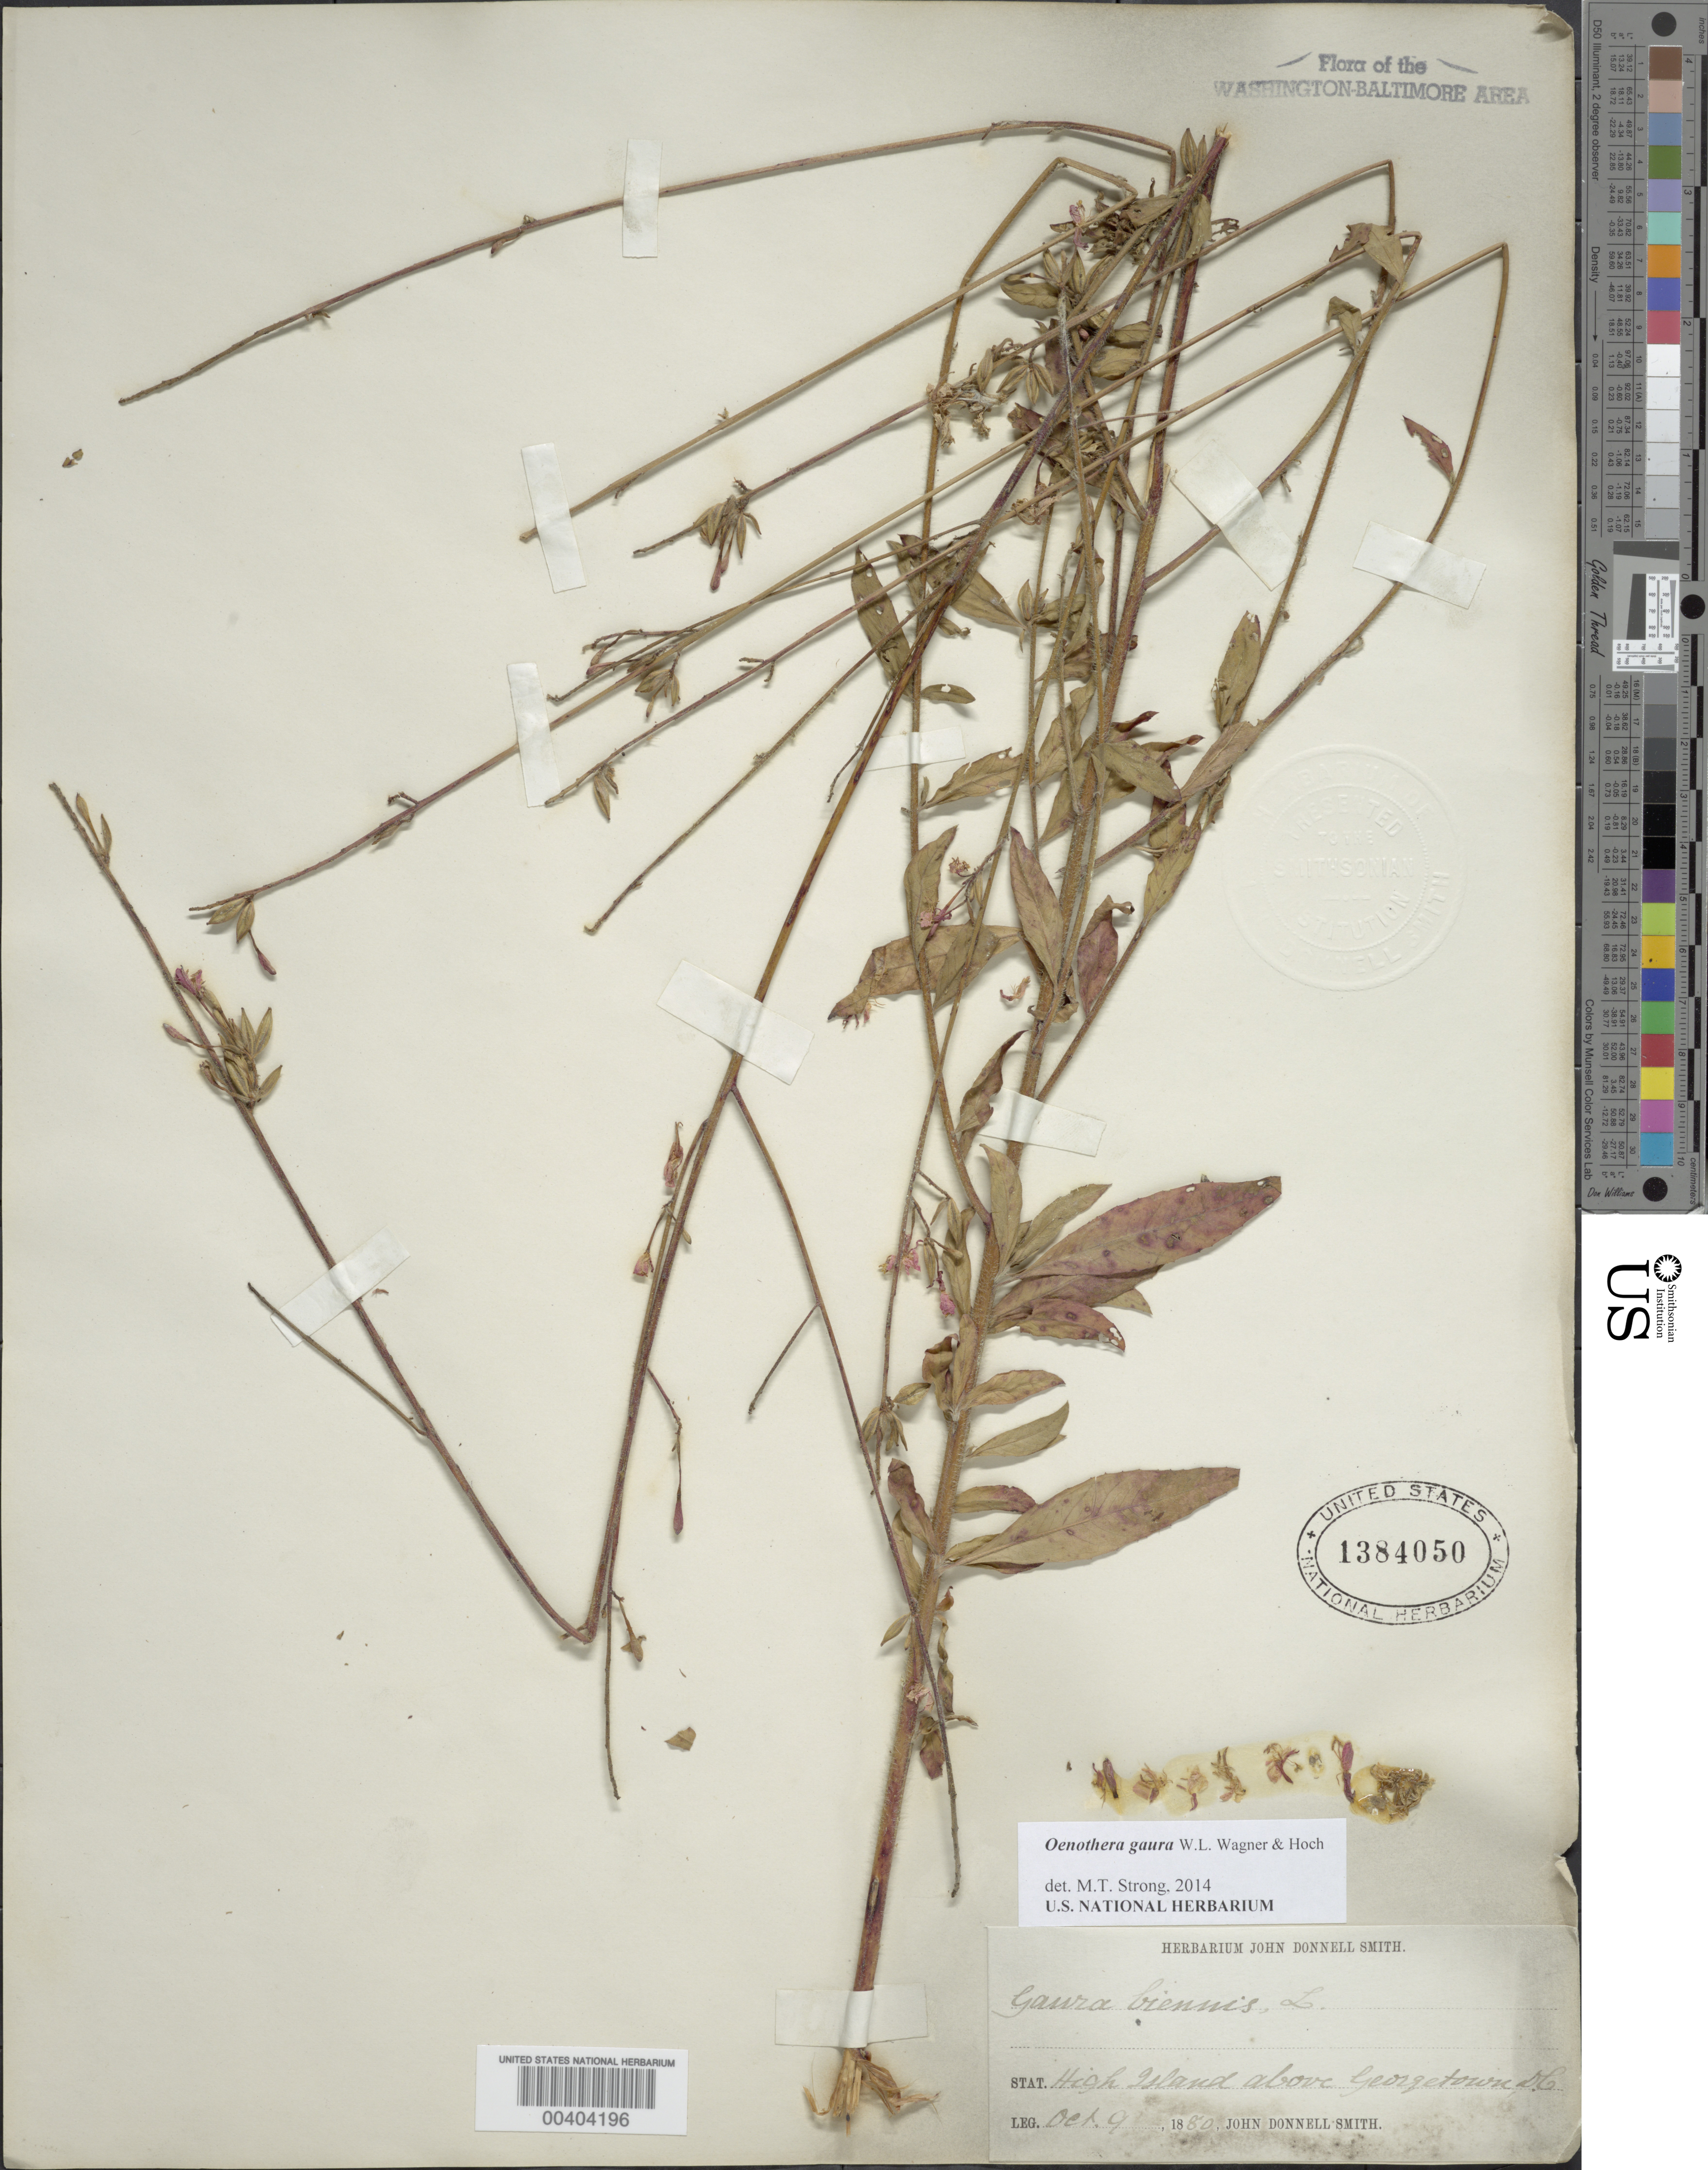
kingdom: Plantae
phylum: Tracheophyta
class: Magnoliopsida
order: Myrtales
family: Onagraceae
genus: Oenothera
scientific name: Oenothera gaura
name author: W.L. Wagner & Hoch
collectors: J. Donnell Smith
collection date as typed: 09 Oct 1880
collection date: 1880-10-09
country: United States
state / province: Maryland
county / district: Montgomery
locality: High Island above Georgetown C. & O. Canal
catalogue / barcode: US 1384050